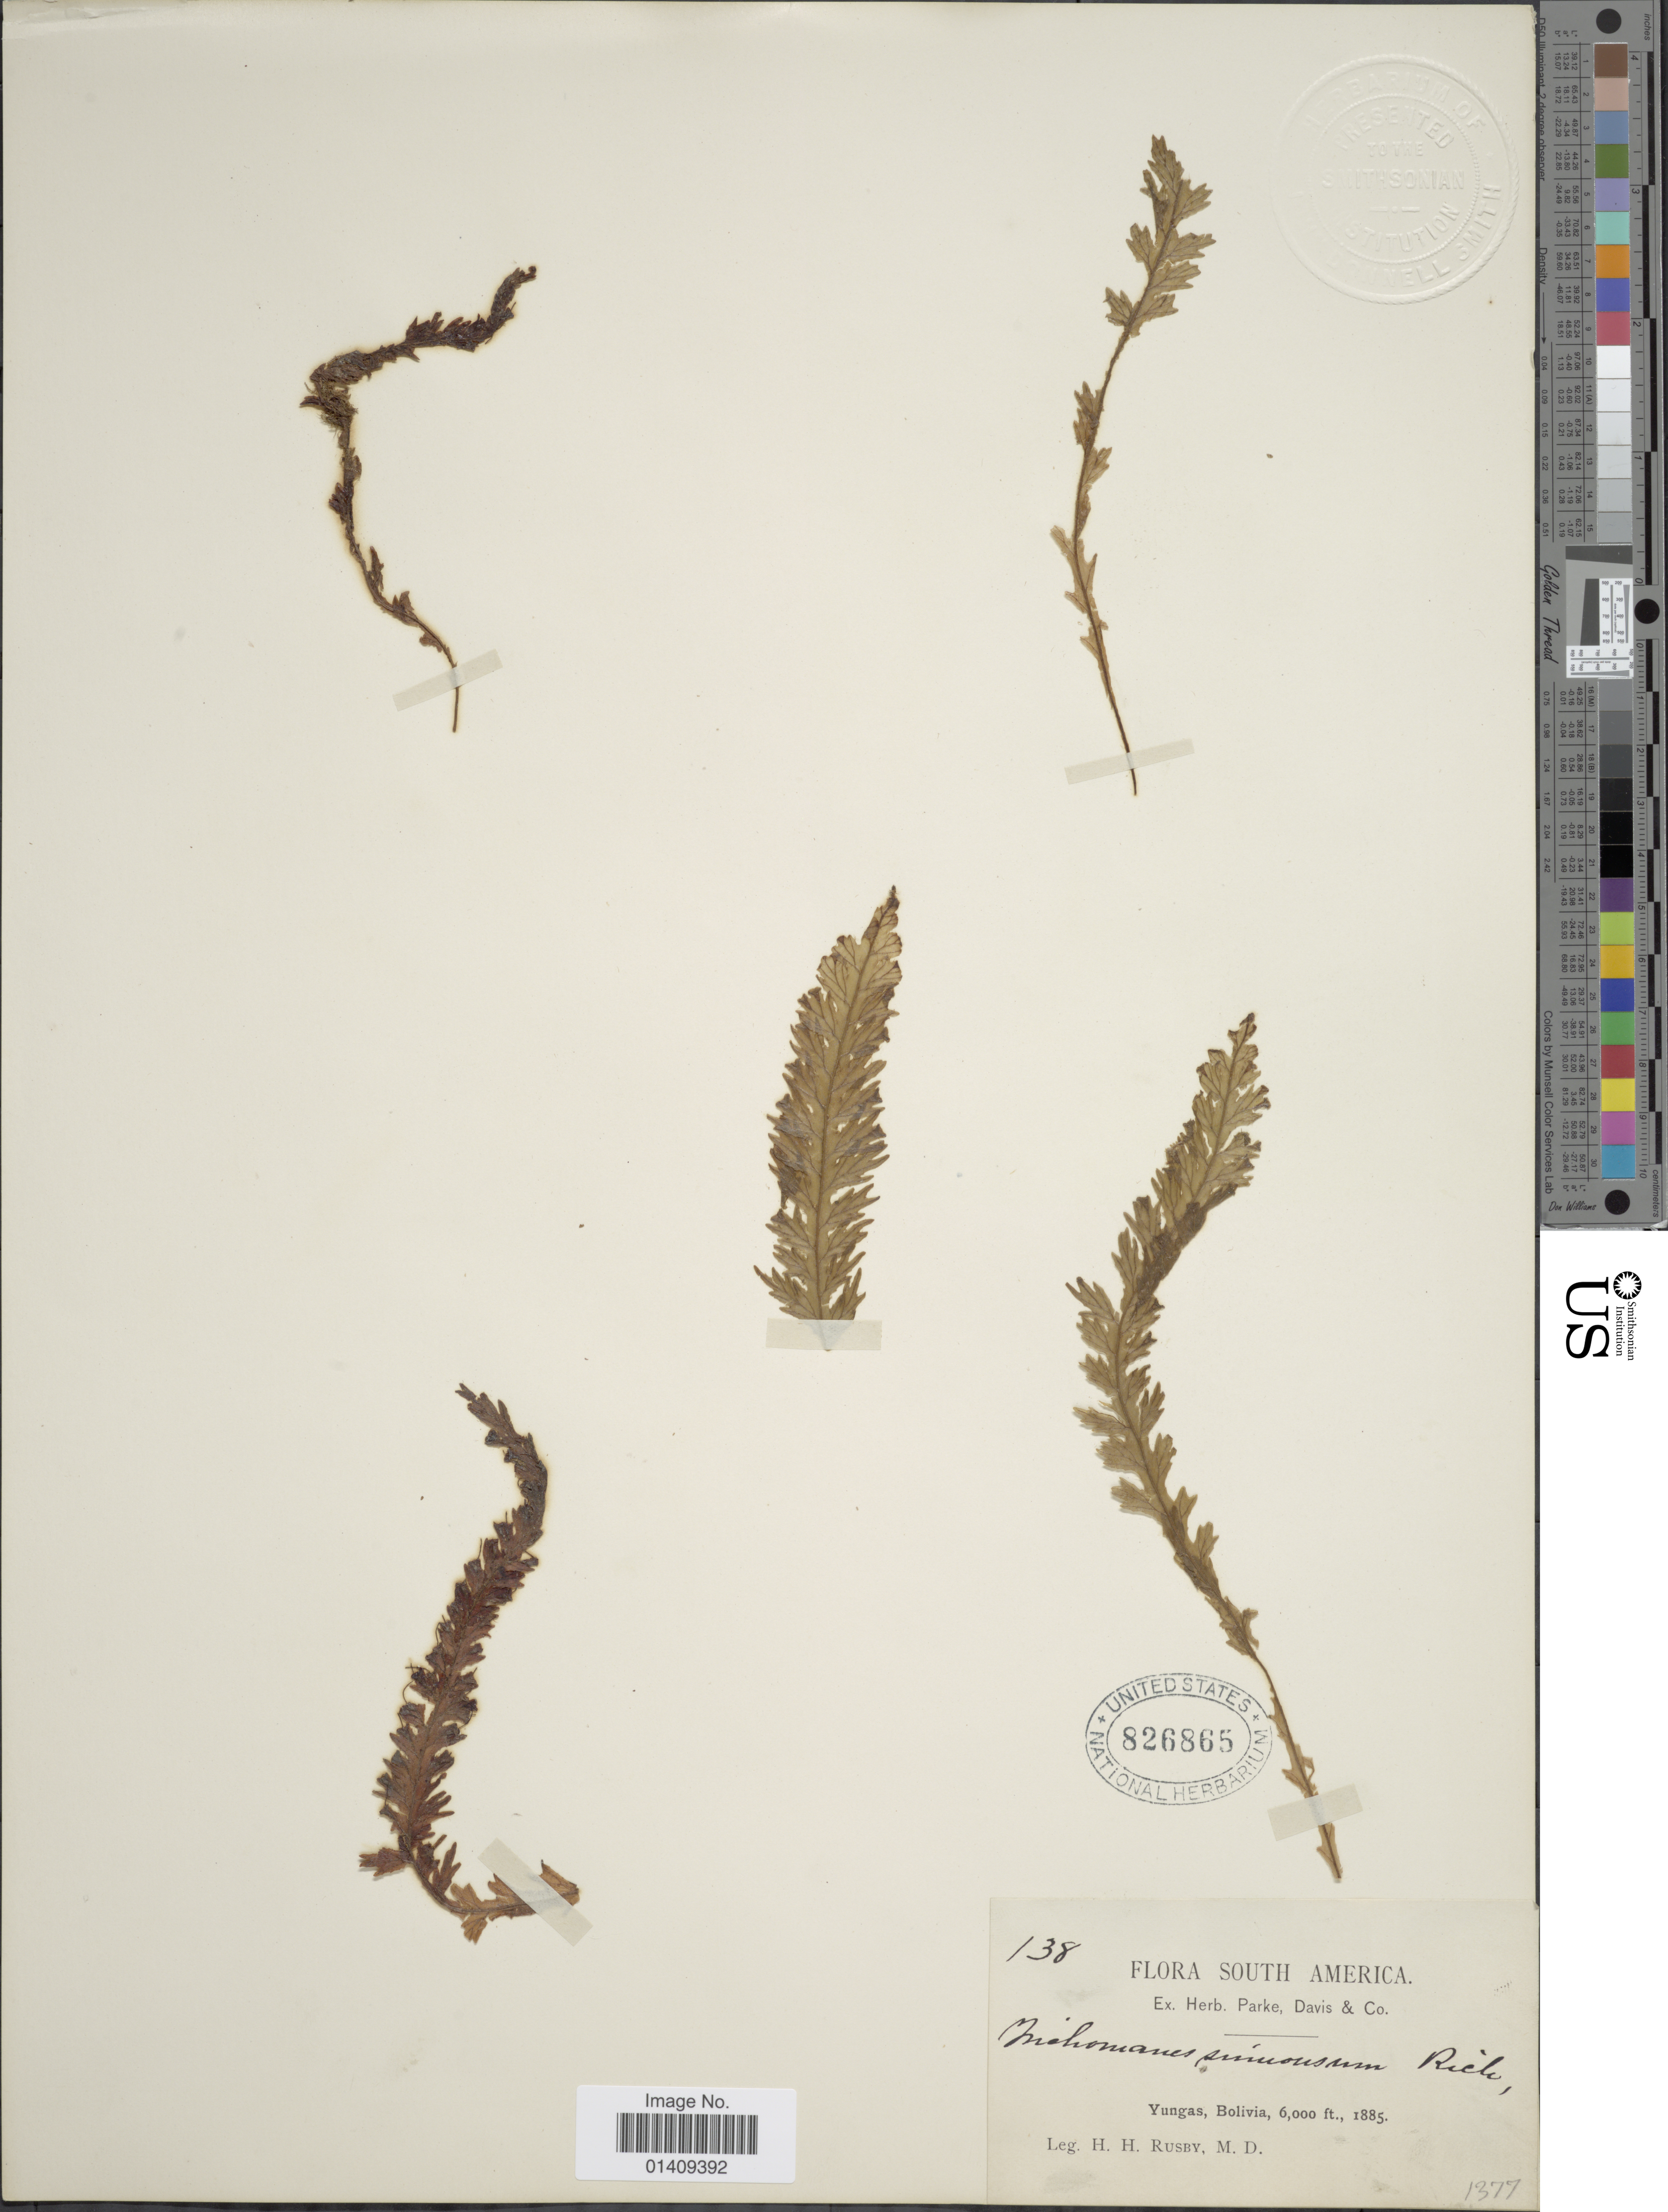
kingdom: Plantae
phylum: Tracheophyta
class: Polypodiopsida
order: Hymenophyllales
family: Hymenophyllaceae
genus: Trichomanes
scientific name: Trichomanes polypodioides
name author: L.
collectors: H. H. Rusby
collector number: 138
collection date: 1885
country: Bolivia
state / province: La Paz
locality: Yungas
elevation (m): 1829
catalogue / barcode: US 826865